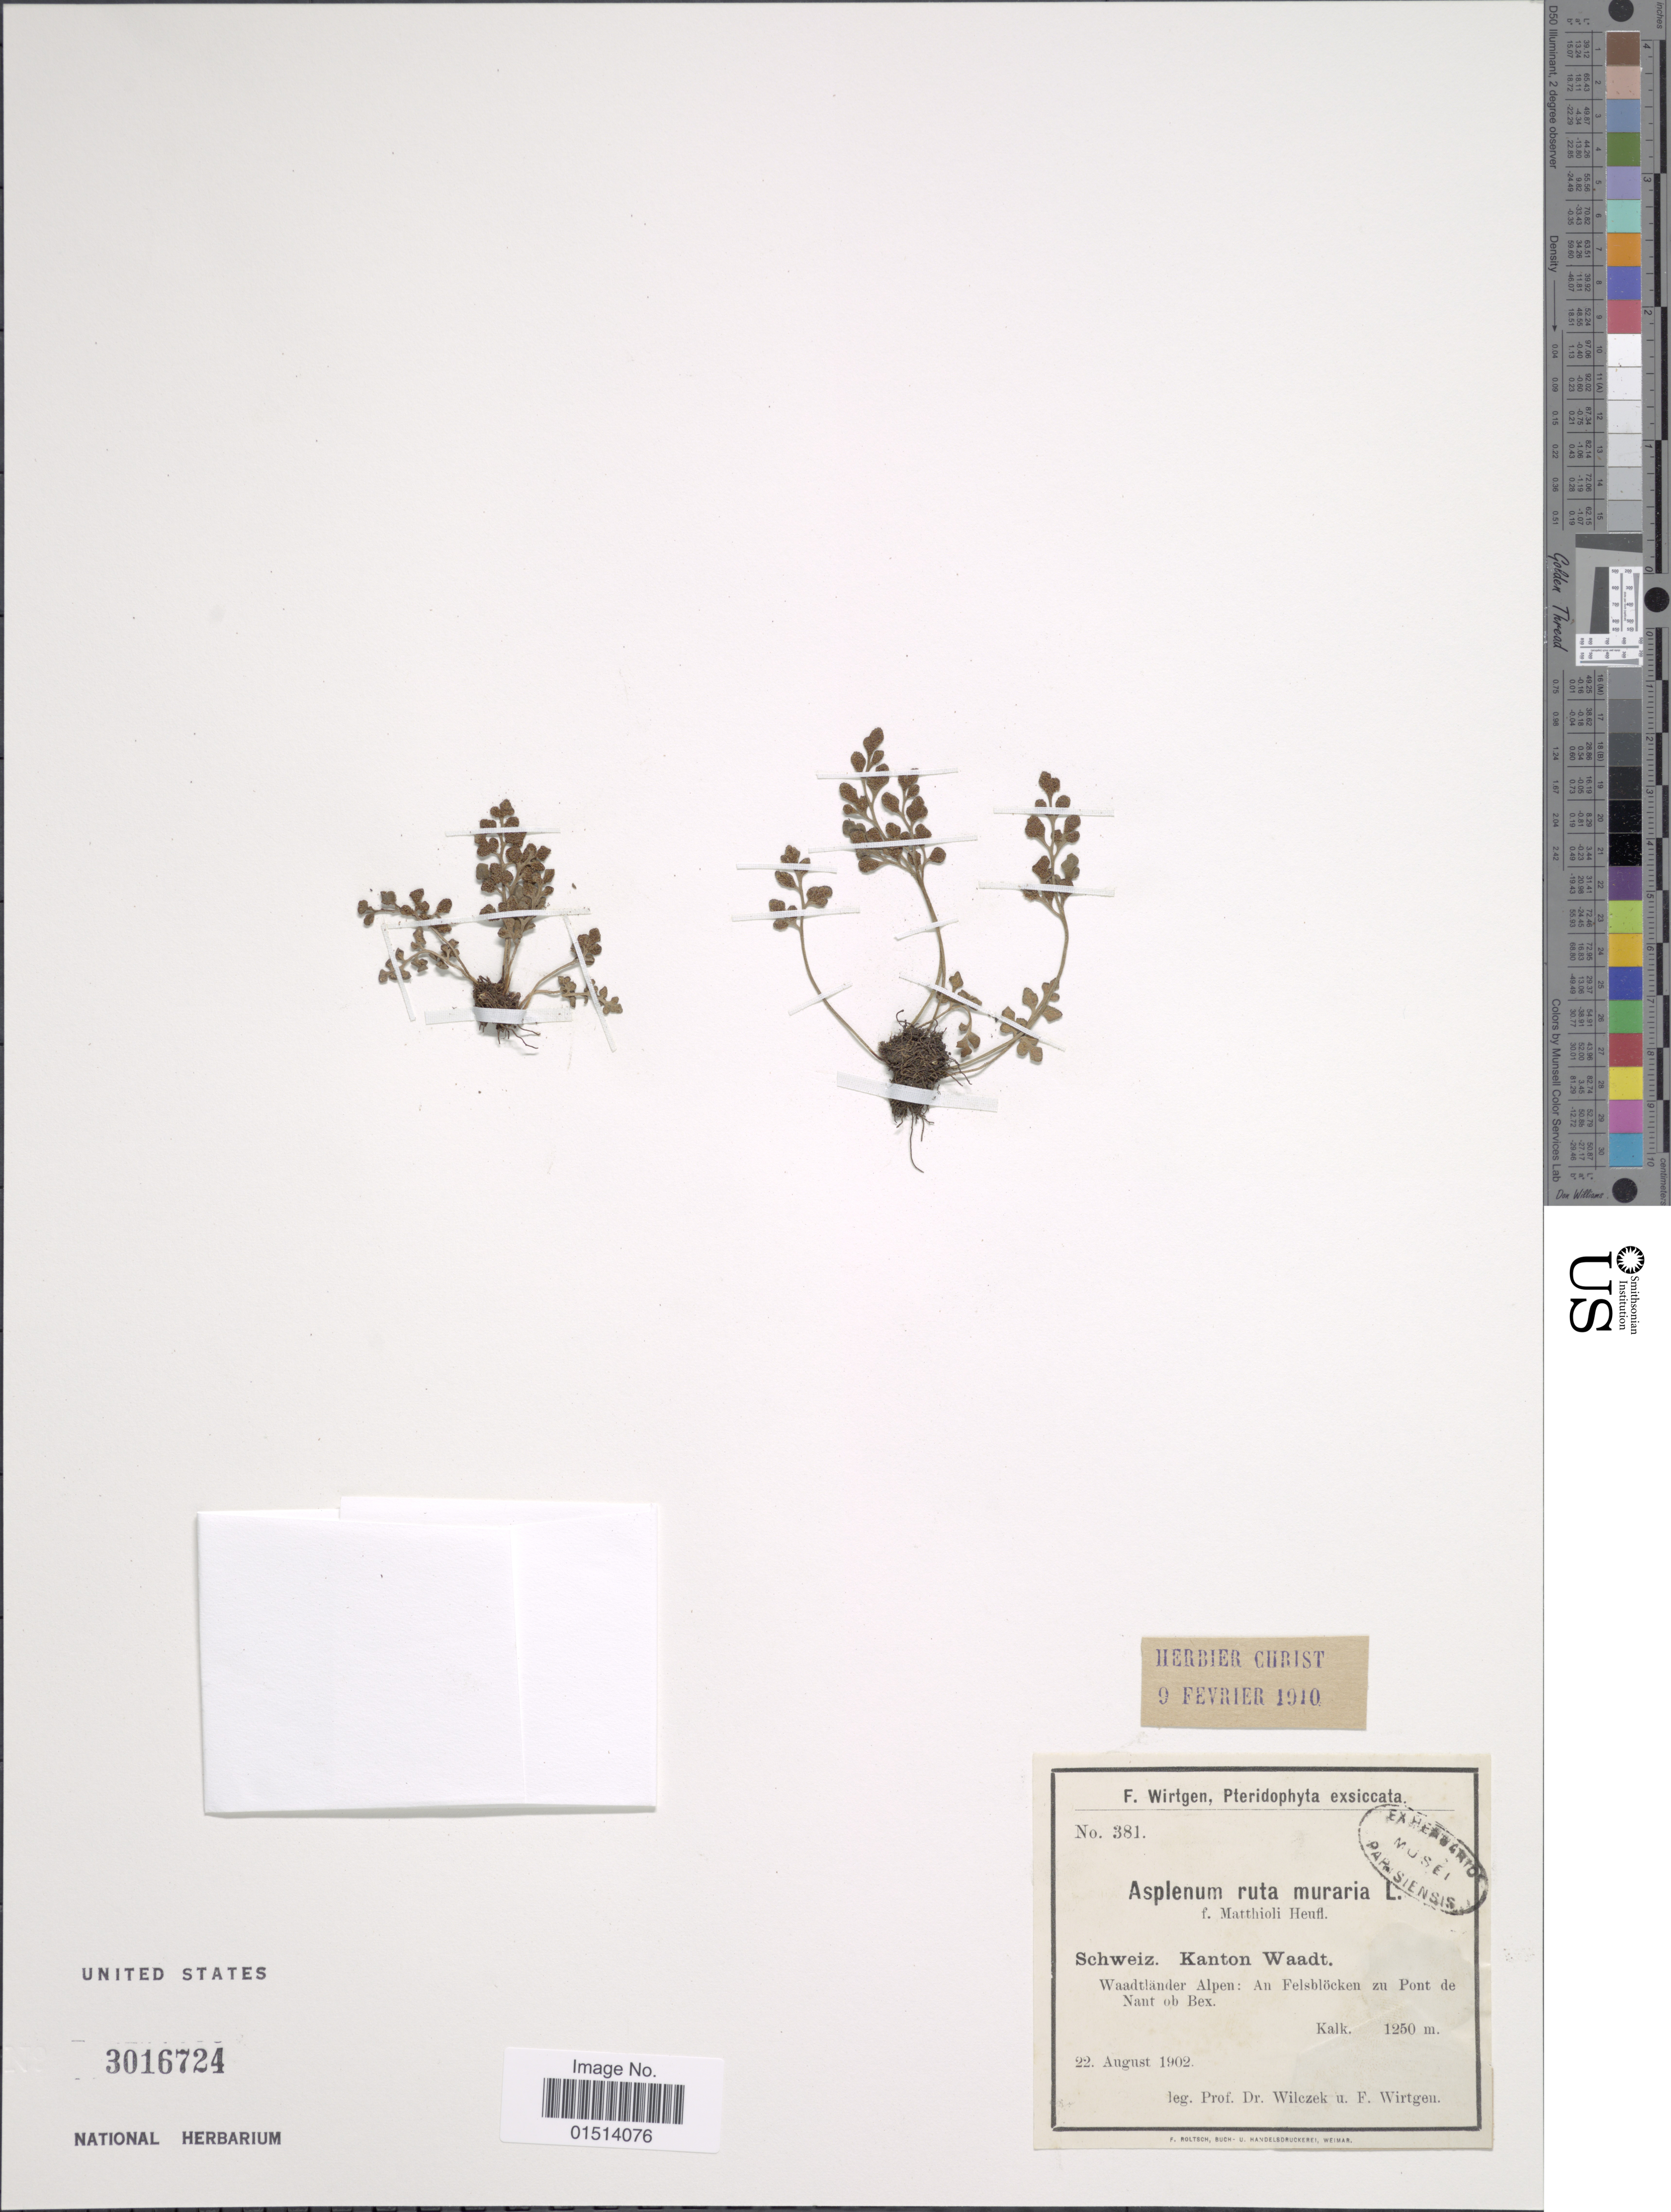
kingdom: Plantae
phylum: Tracheophyta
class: Polypodiopsida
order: Polypodiales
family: Aspleniaceae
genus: Asplenium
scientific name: Asplenium ruta-muraria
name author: L.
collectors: Wilczek & F. Wirtgen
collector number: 381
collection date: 1902-08-22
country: Switzerland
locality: Schweiz, Kanton Waadt, Waadtlander Alpen: An felsblocken zu Pont de Nant ob Bex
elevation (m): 1250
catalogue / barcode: US 3016724